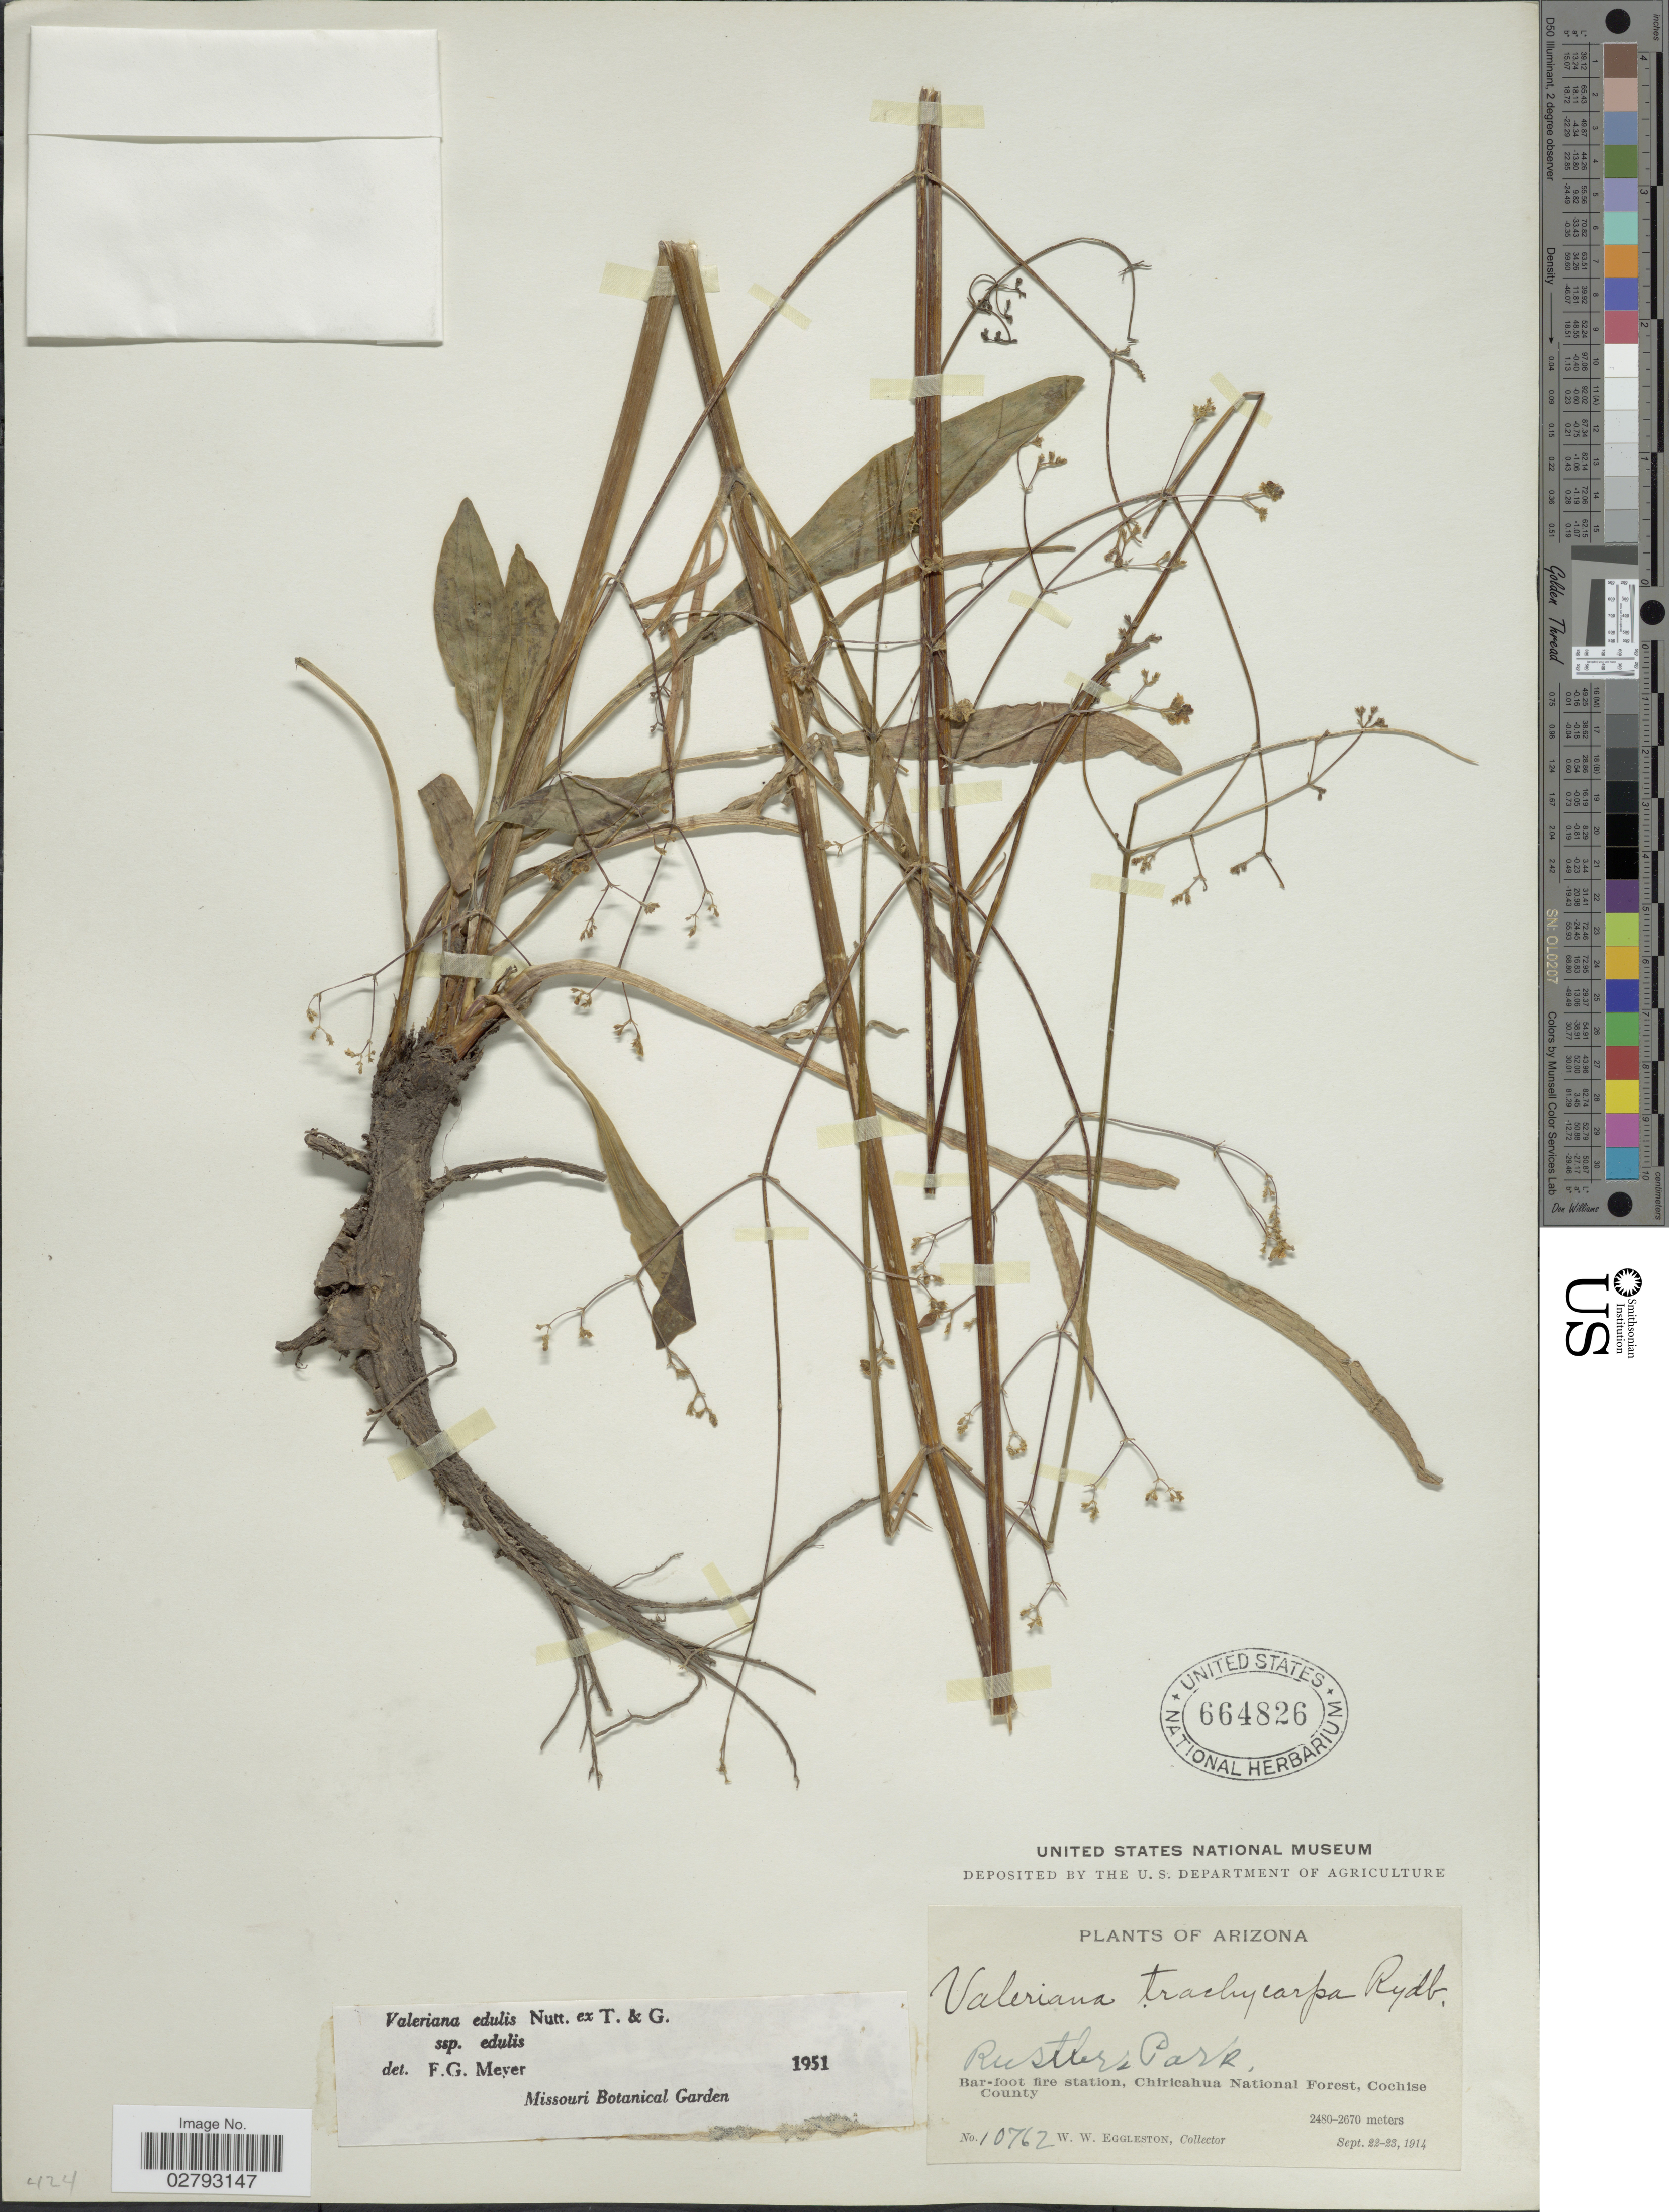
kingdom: Plantae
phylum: Tracheophyta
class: Magnoliopsida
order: Dipsacales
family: Caprifoliaceae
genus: Valeriana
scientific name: Valeriana edulis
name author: Nutt.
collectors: W. W. Eggleston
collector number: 10762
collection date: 1914-09-22/1914-09-23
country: United States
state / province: Arizona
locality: Rustlers Park, Bar-foot fire station, Chiricahua National Forest, Cochise County.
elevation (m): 2480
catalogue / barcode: US 664826